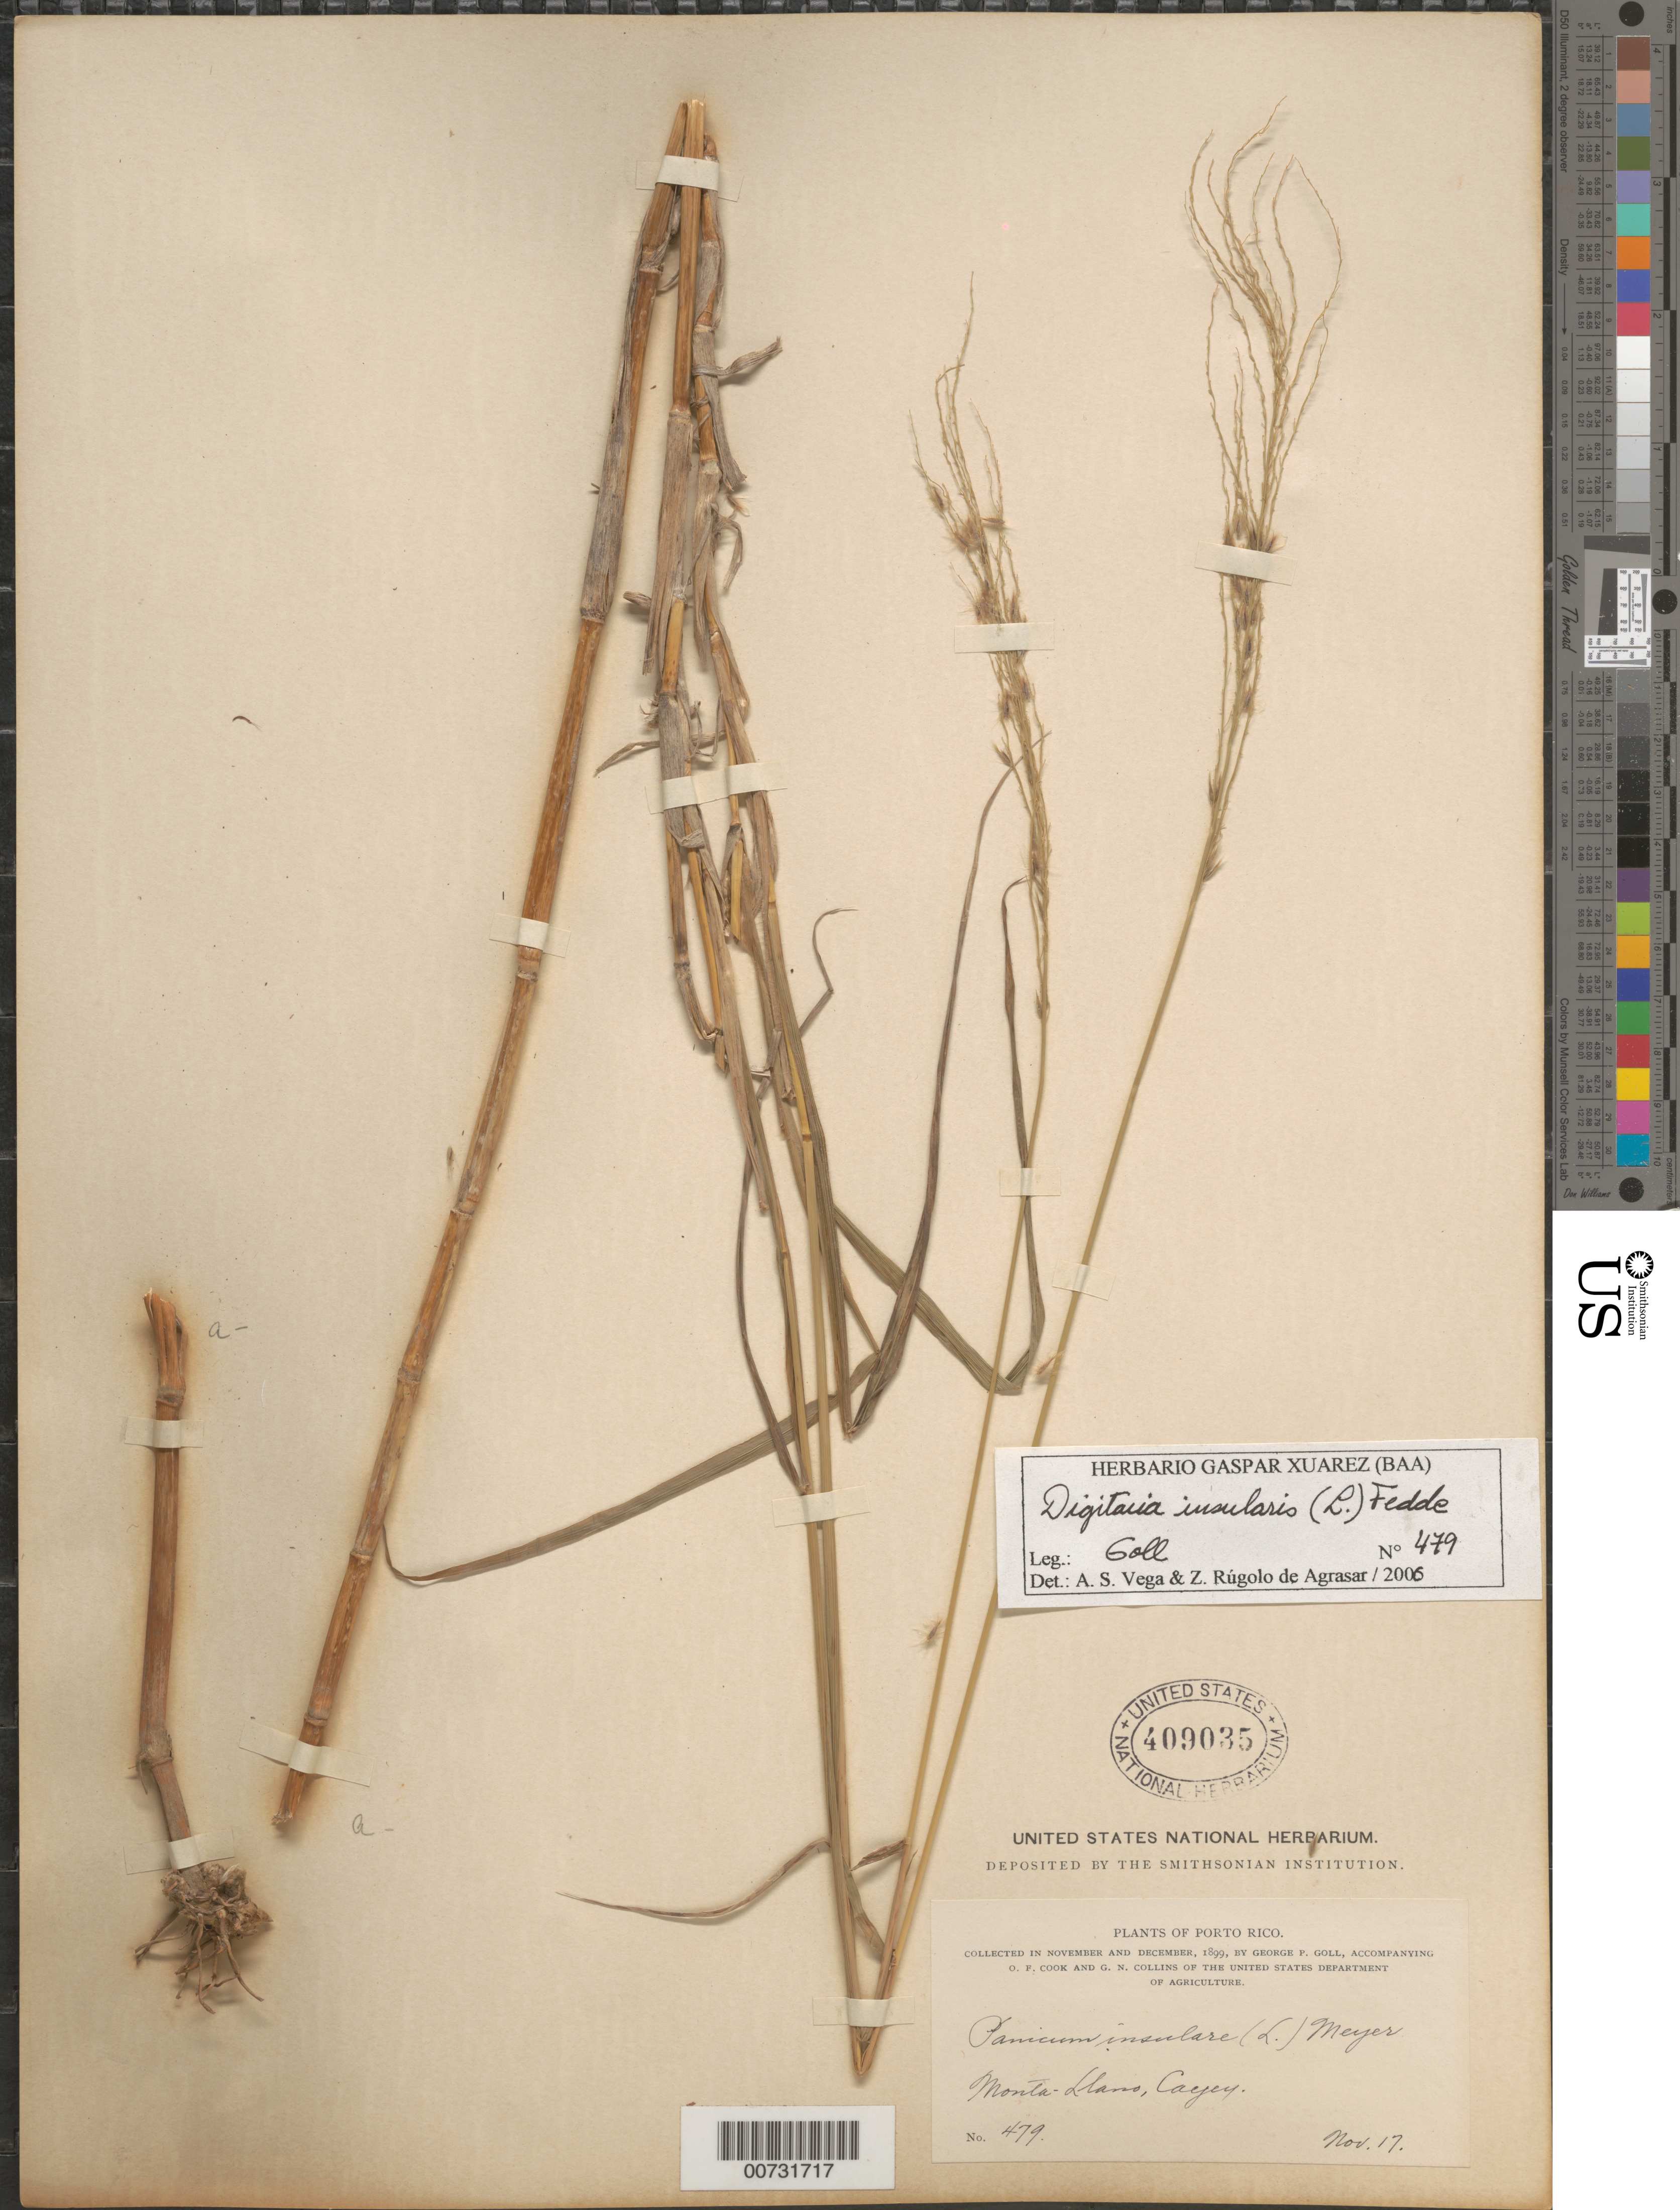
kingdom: Plantae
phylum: Tracheophyta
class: Liliopsida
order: Poales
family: Poaceae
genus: Digitaria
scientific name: Digitaria insularis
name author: (L.) Mez ex Ekman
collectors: G. Goll, O. F. Cook & G. N. Collins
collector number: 479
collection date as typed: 17 Nov 1899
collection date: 1899-11-17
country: Puerto Rico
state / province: Cayey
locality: Monte Llano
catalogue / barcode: US 409035